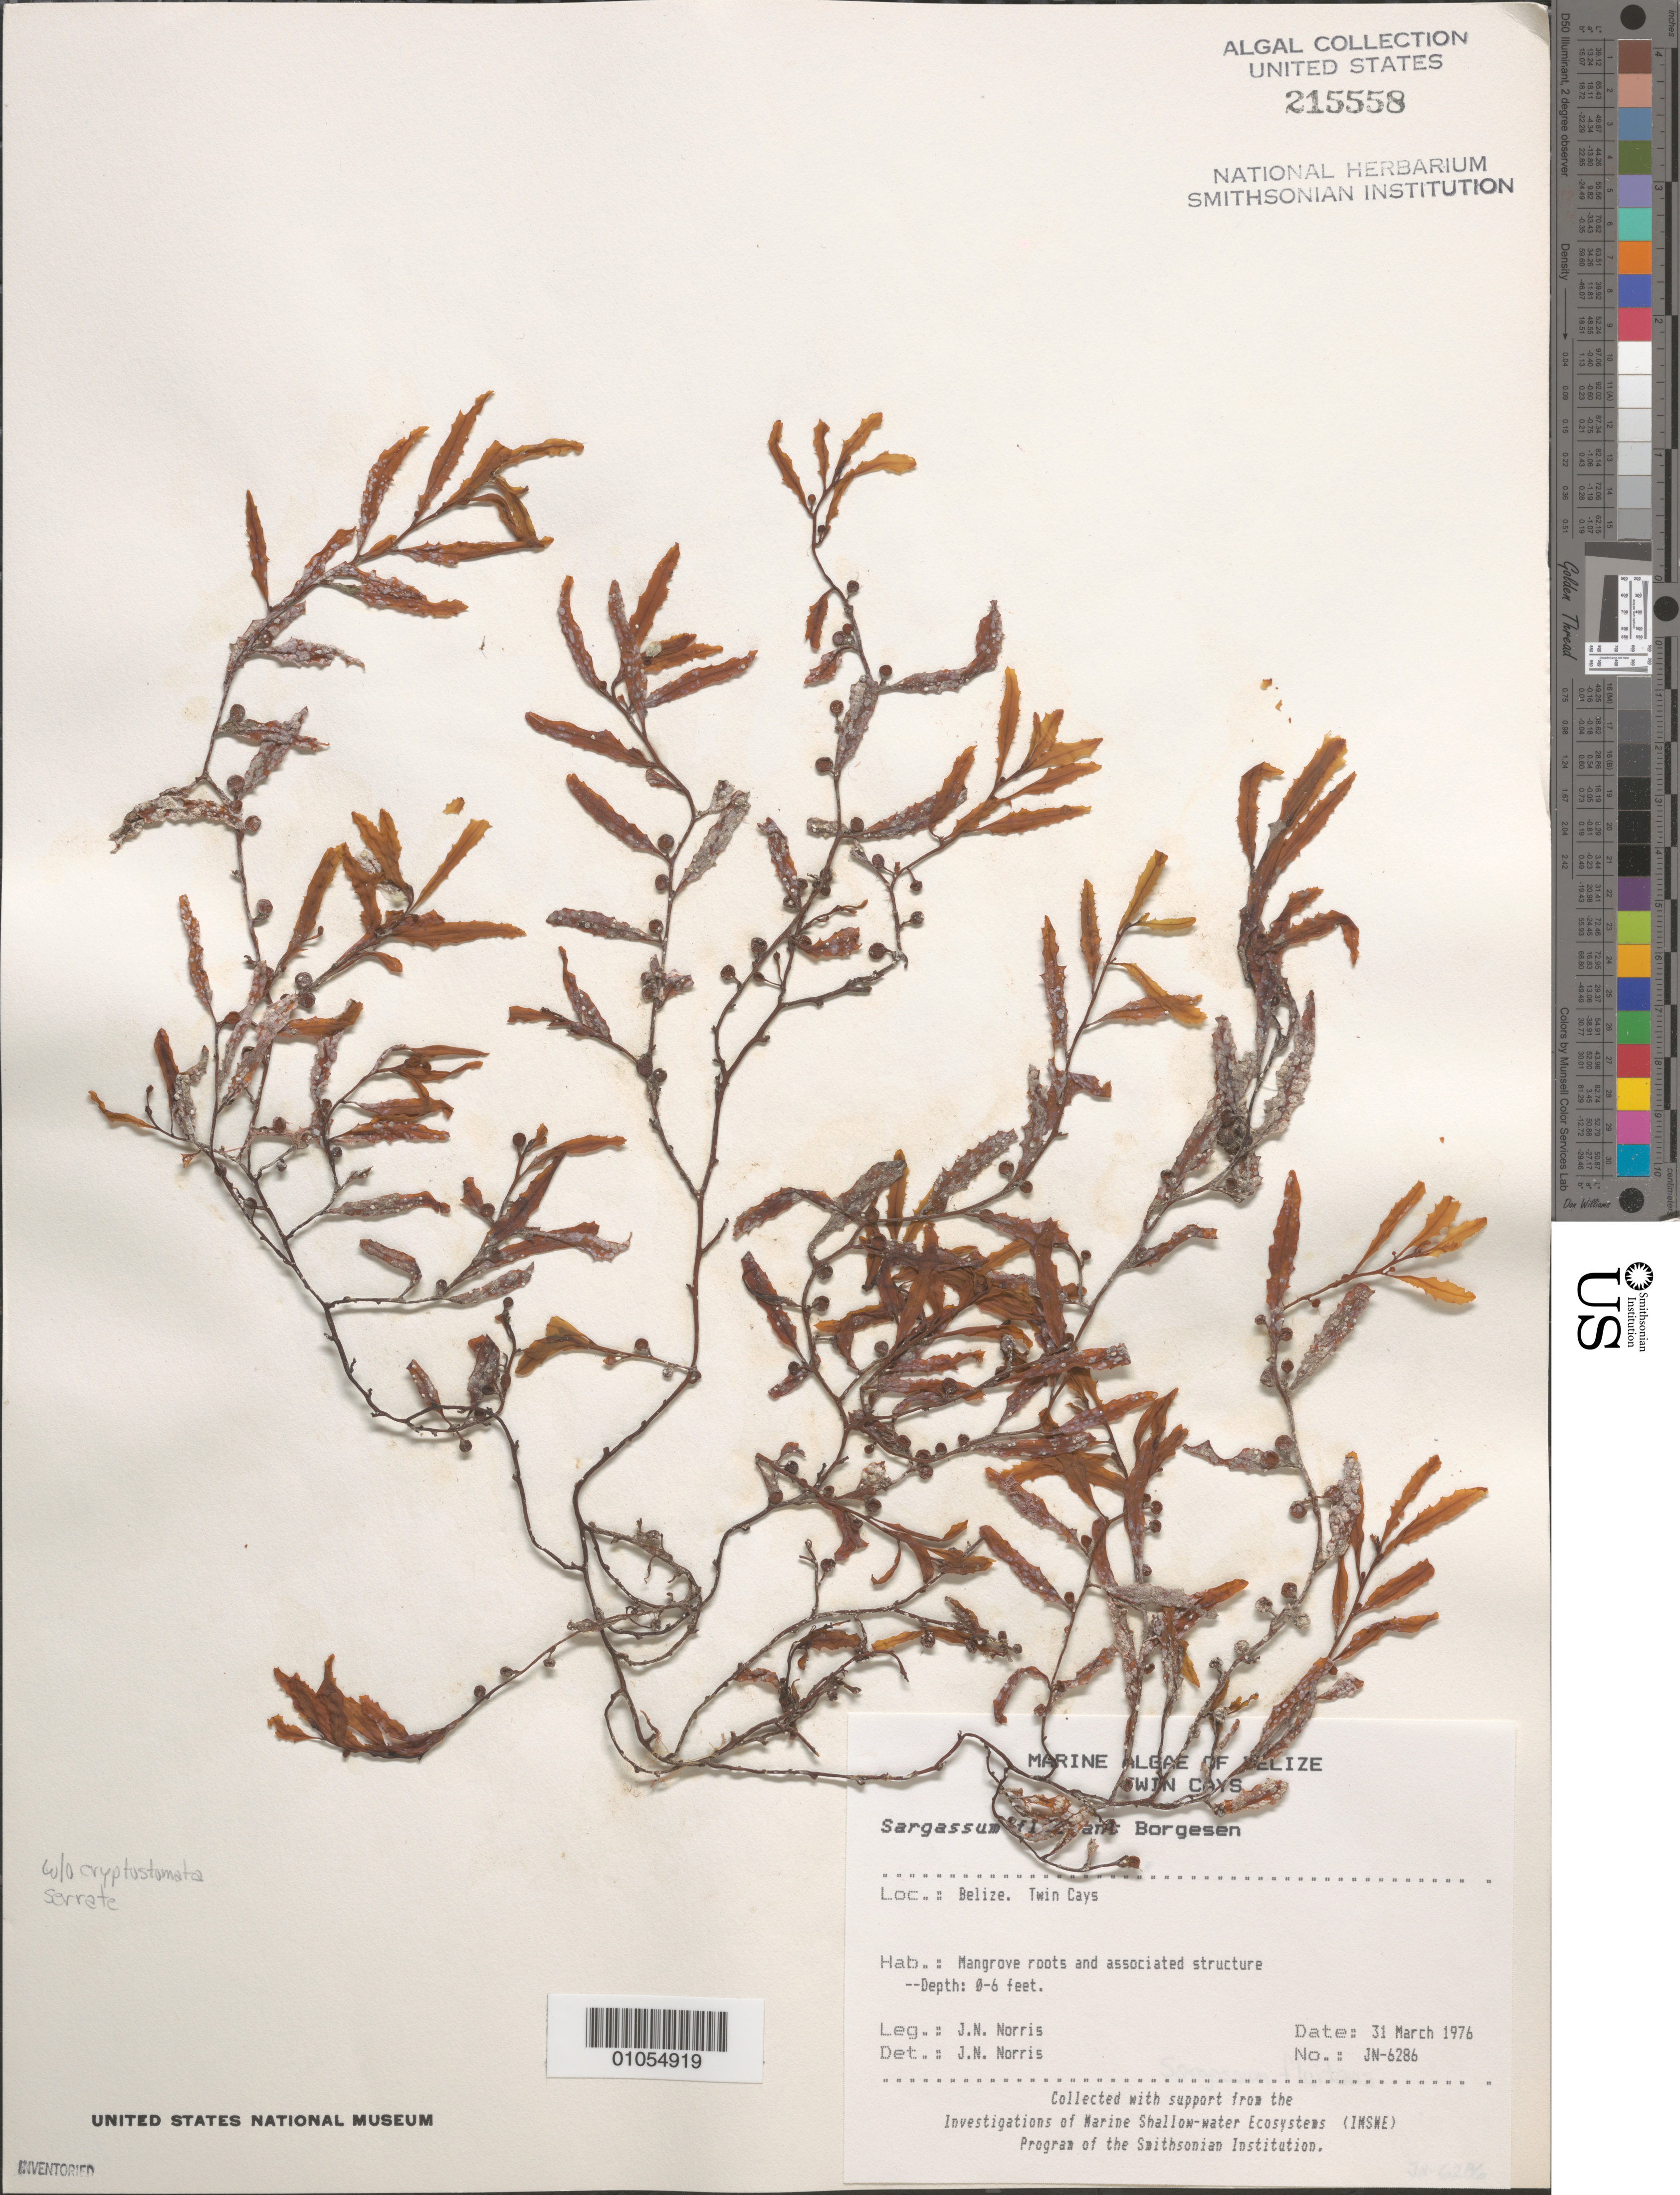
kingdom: Chromista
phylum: Ochrophyta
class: Phaeophyceae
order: Fucales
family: Sargassaceae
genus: Sargassum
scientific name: Sargassum fluitans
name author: (Børgesen) Børgesen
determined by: Norris, James N.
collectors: J. N. Norris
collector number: JN-6286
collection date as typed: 31 Mar 1976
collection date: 1976-03-31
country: Belize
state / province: Stann Creek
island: Twin Cays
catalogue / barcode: US 215558